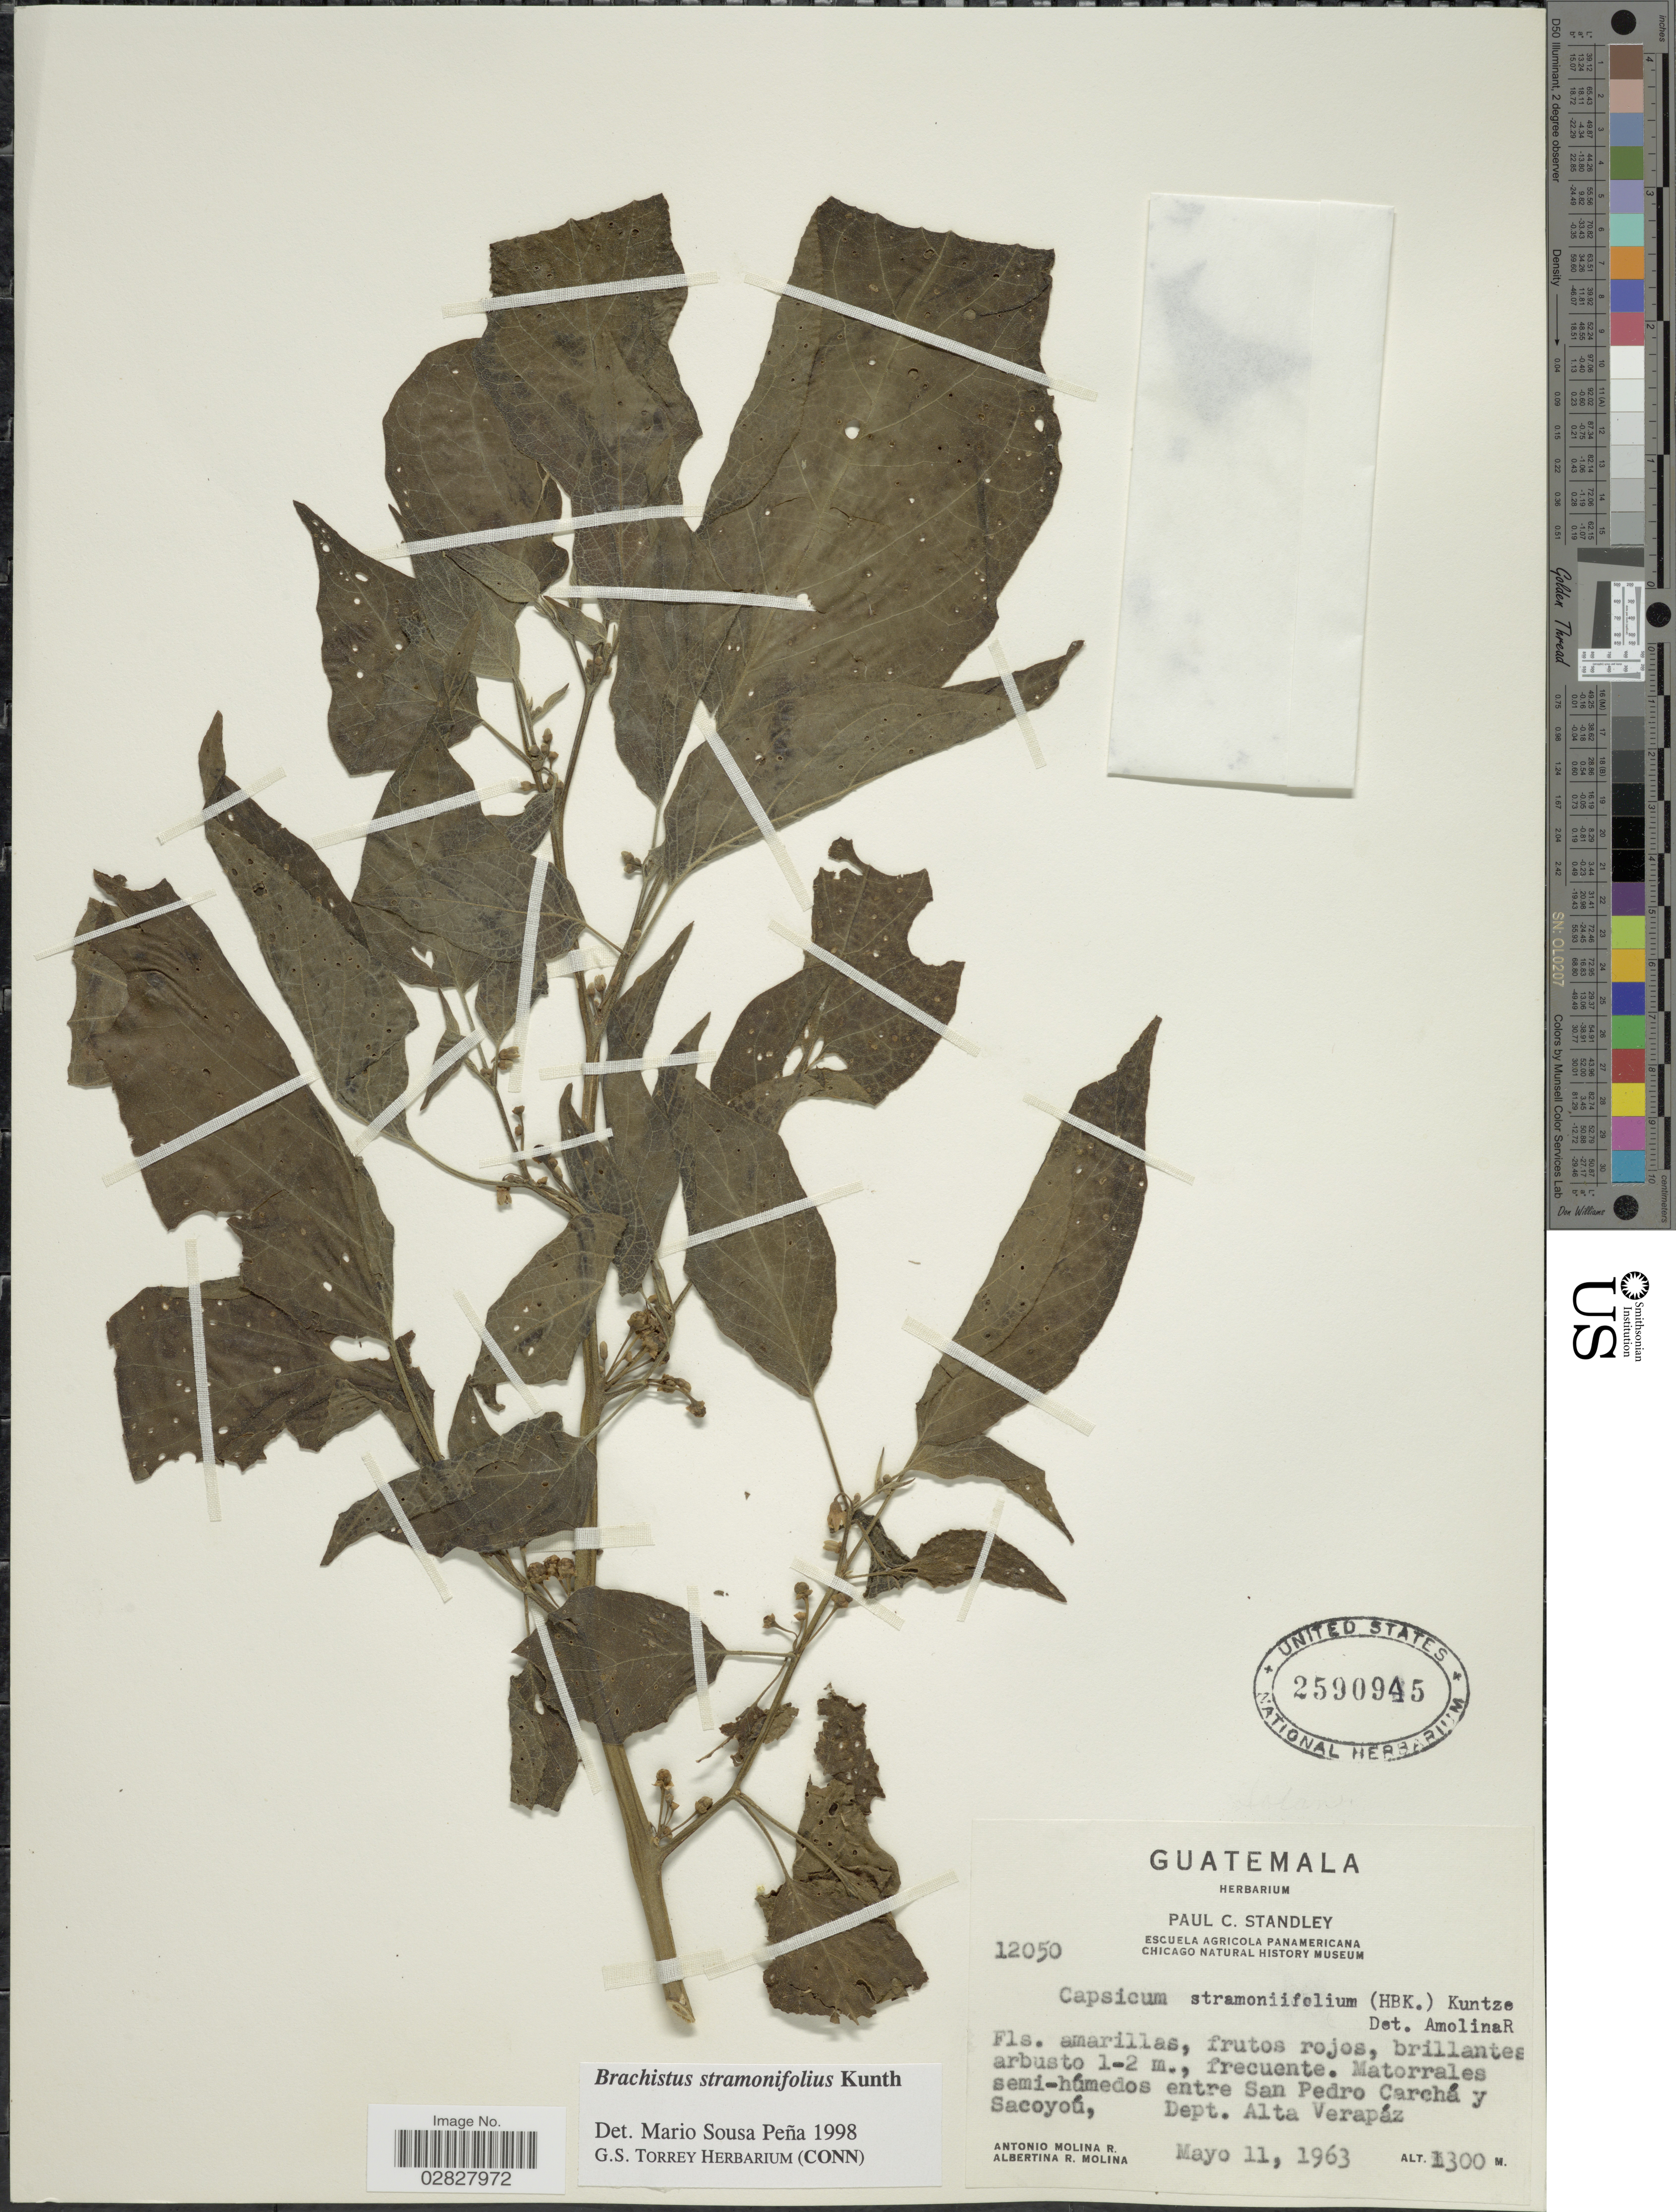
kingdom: Plantae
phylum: Tracheophyta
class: Magnoliopsida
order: Solanales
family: Solanaceae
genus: Brachistus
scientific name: Brachistus stramonifolius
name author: (Kunth) Miers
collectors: A. Molina R. & A. R. Molina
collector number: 12050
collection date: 1963-05-11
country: Guatemala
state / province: Alta Verapaz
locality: Matorrales semi-húmedos entre San Pedro Carchá y Sacoyoú, Dept. Alta Verapáz.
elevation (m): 1300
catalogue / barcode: US 2590945